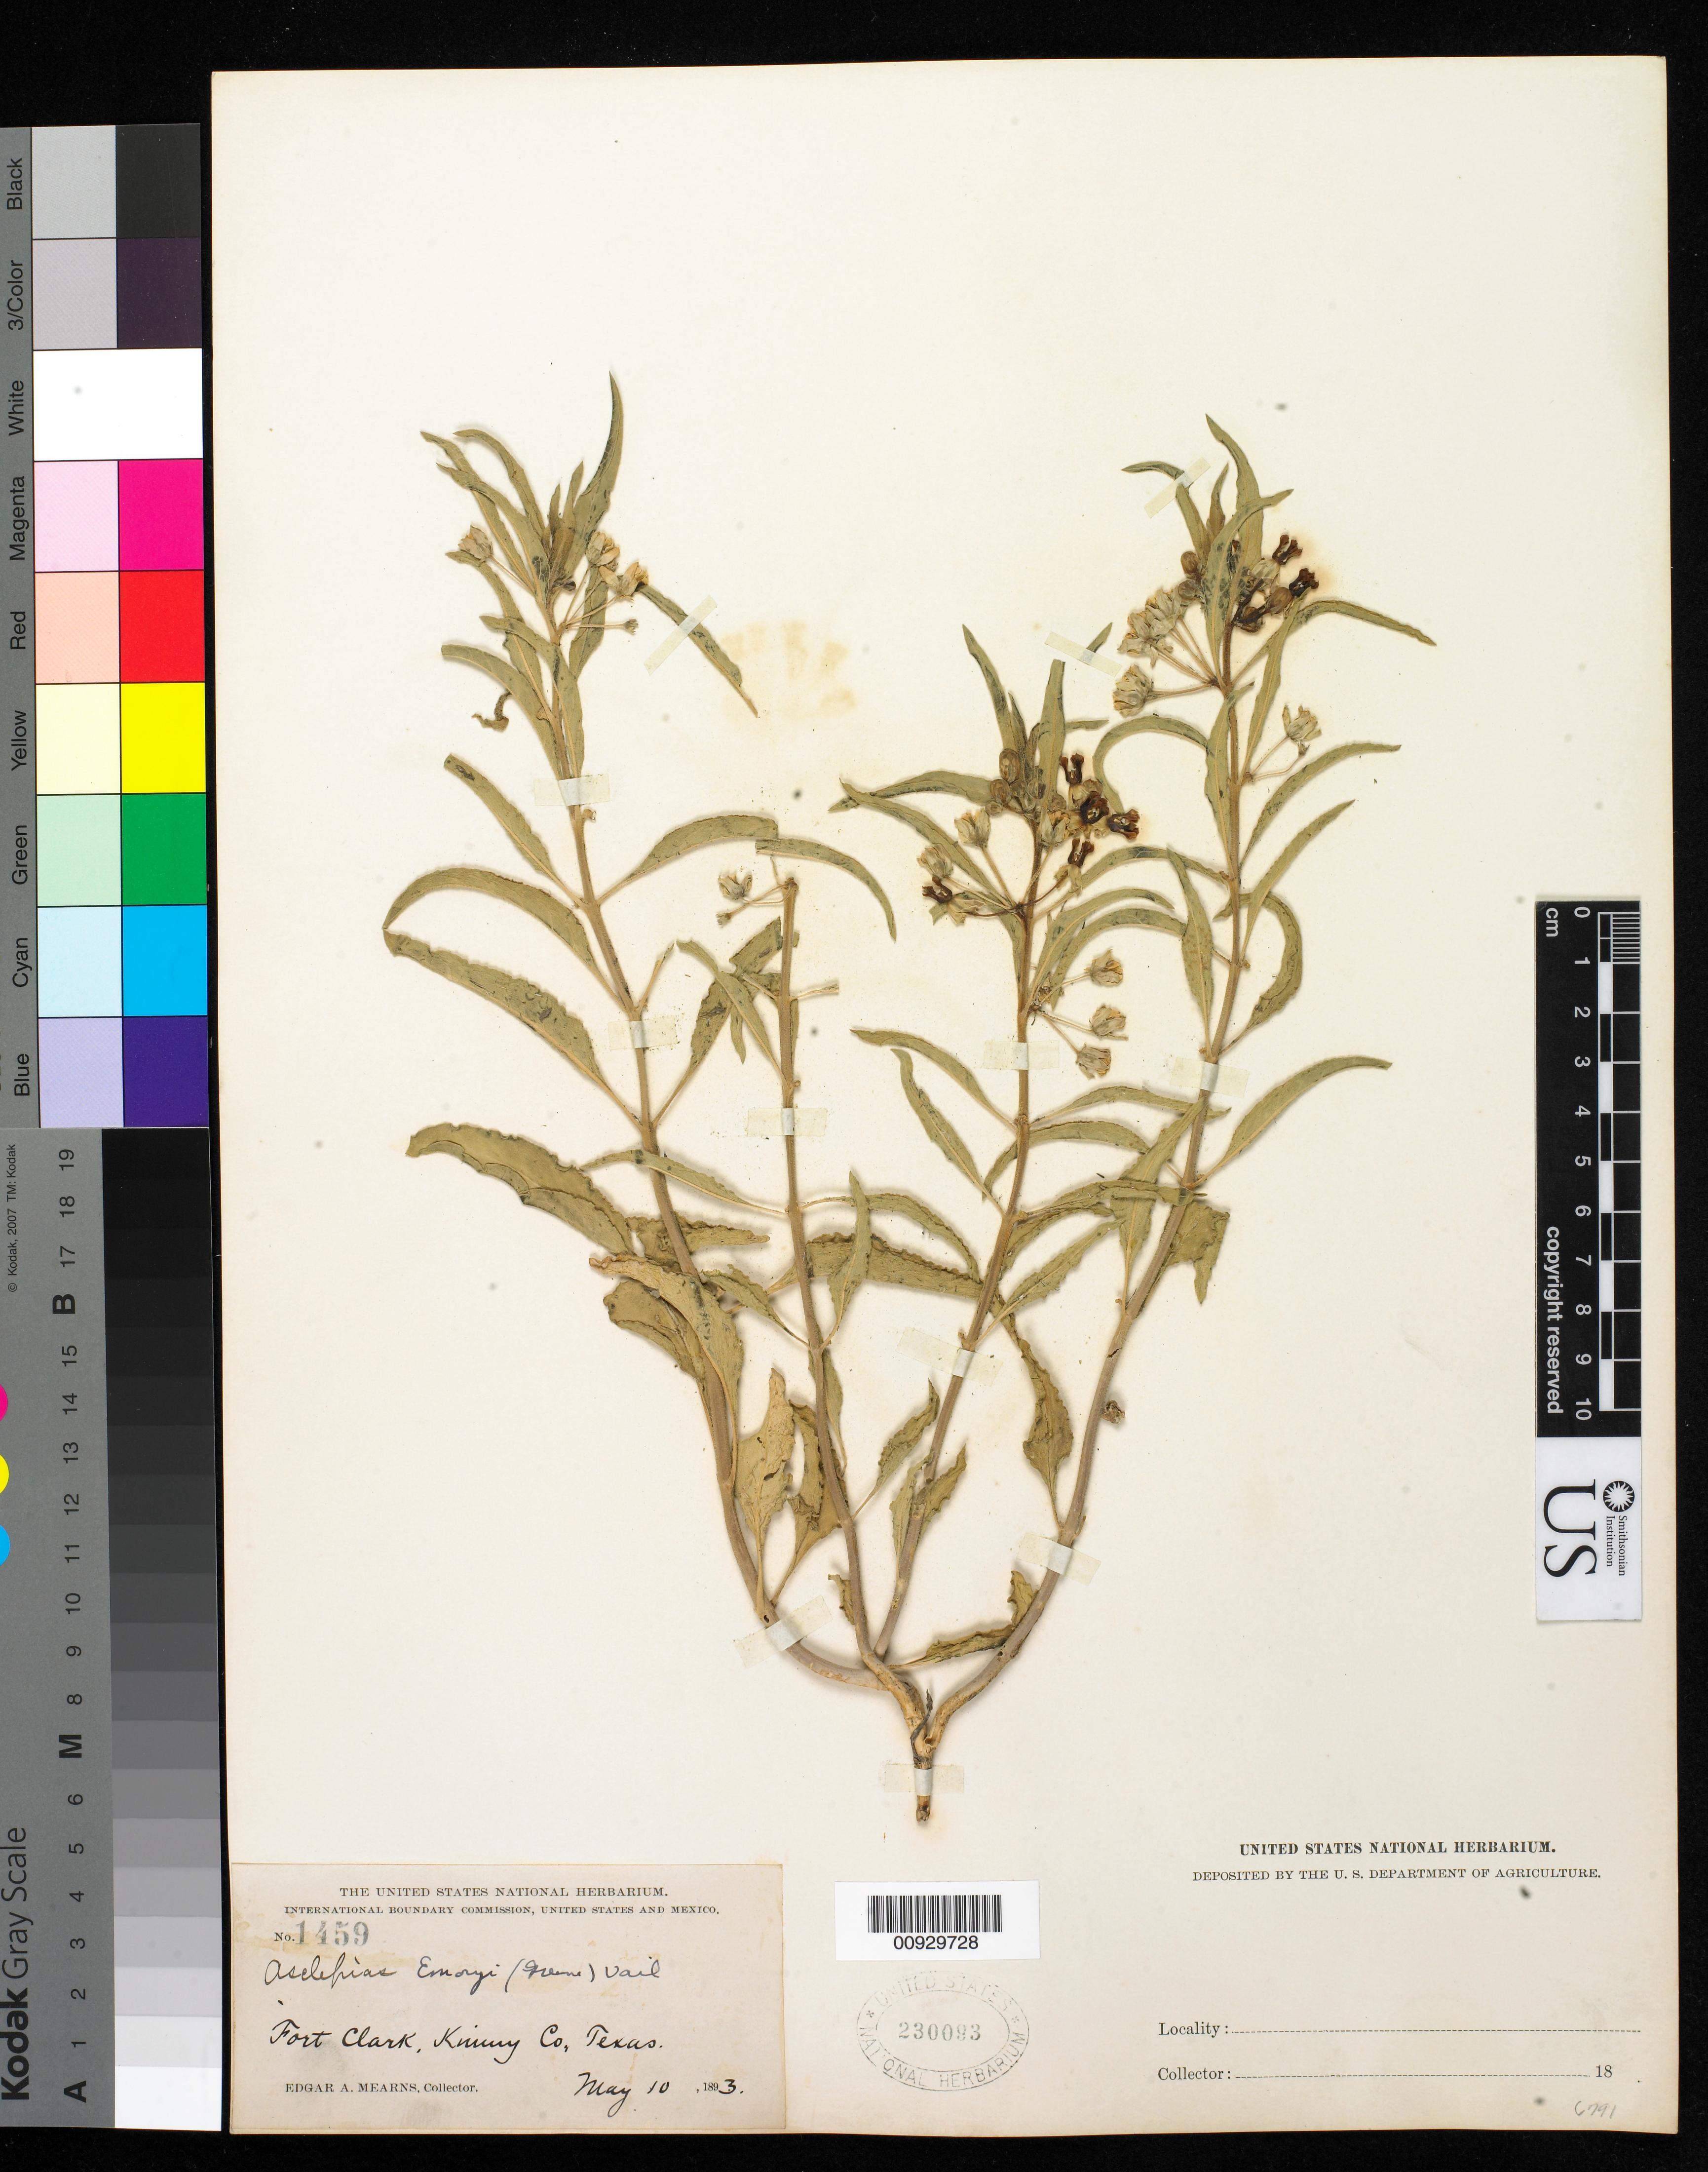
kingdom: Plantae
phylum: Tracheophyta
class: Magnoliopsida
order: Gentianales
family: Apocynaceae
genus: Asclepias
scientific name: Asclepias emoryi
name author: (Greene) Vail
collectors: E. A. Mearns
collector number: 1459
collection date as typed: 10 May 1893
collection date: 1893-05-10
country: United States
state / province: Texas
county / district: Kinney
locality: Fort Clark.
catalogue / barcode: US 230093